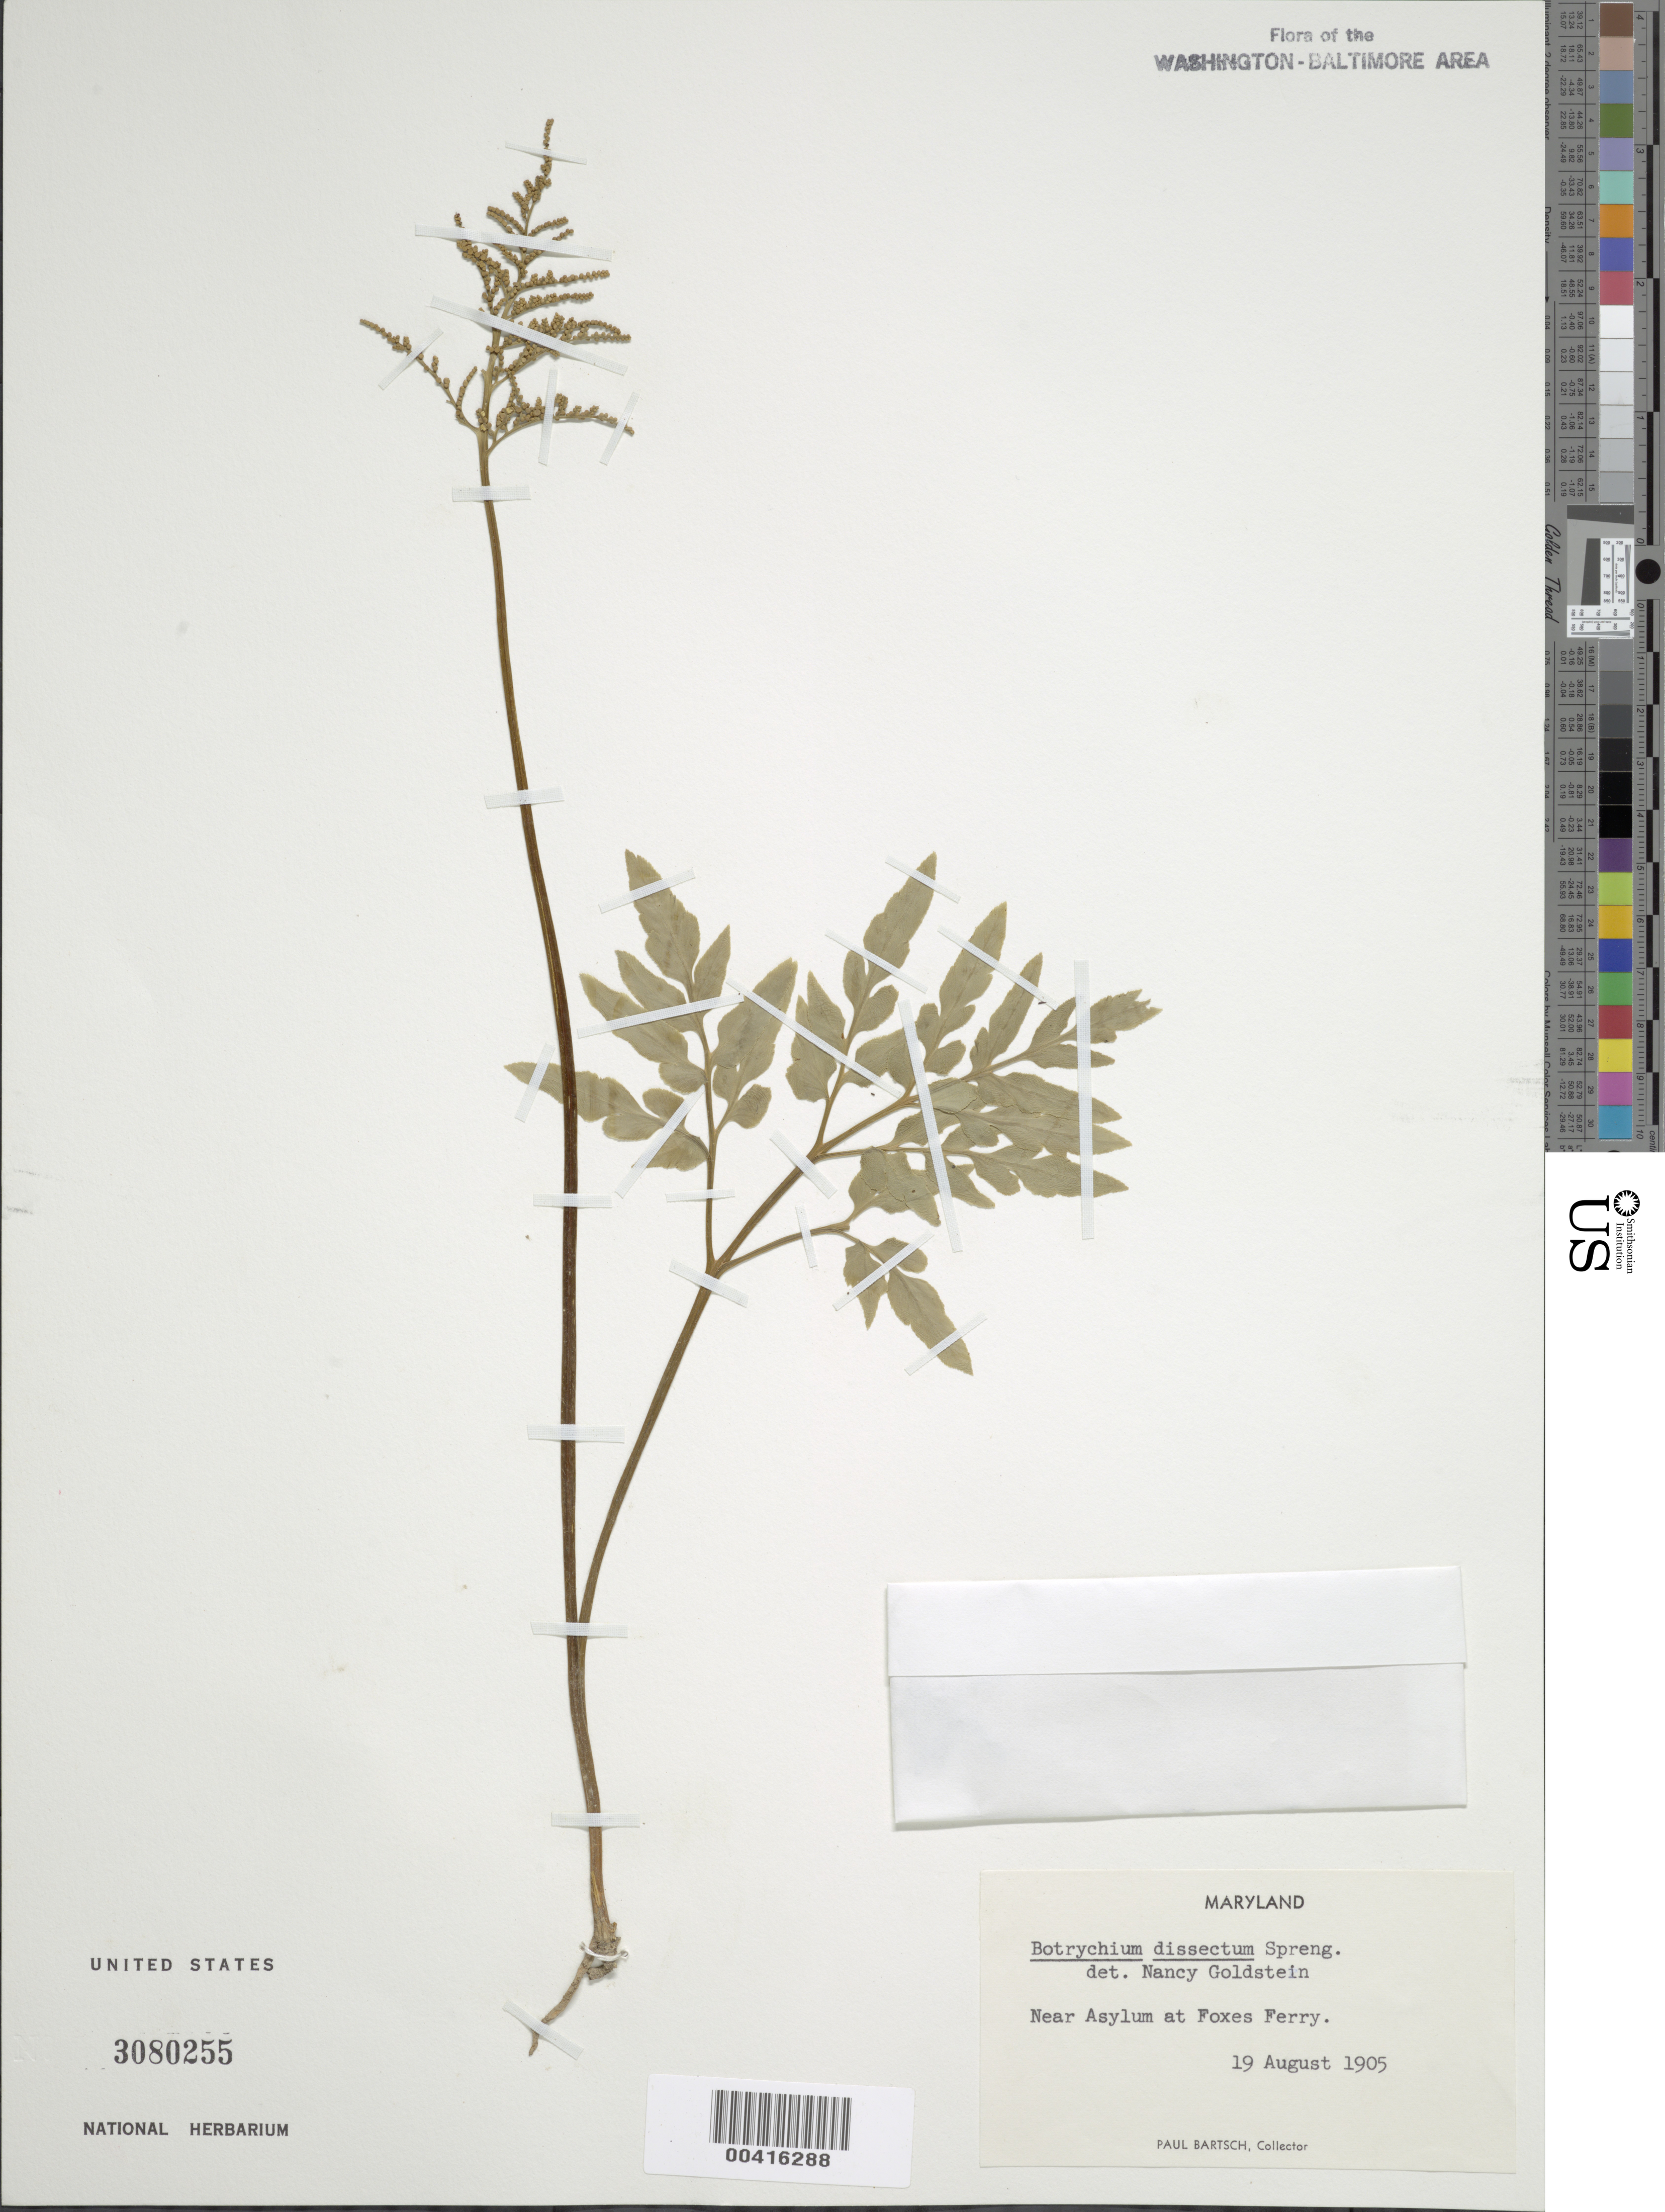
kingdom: Plantae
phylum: Tracheophyta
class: Polypodiopsida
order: Ophioglossales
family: Ophioglossaceae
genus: Botrychium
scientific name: Botrychium dissectum var. obliquum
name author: Clute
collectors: P. Bartsch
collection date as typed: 19 Aug 1905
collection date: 1905-08-19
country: United States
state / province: District of Columbia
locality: Near Asylum at Foxes Ferry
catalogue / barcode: US 3080255